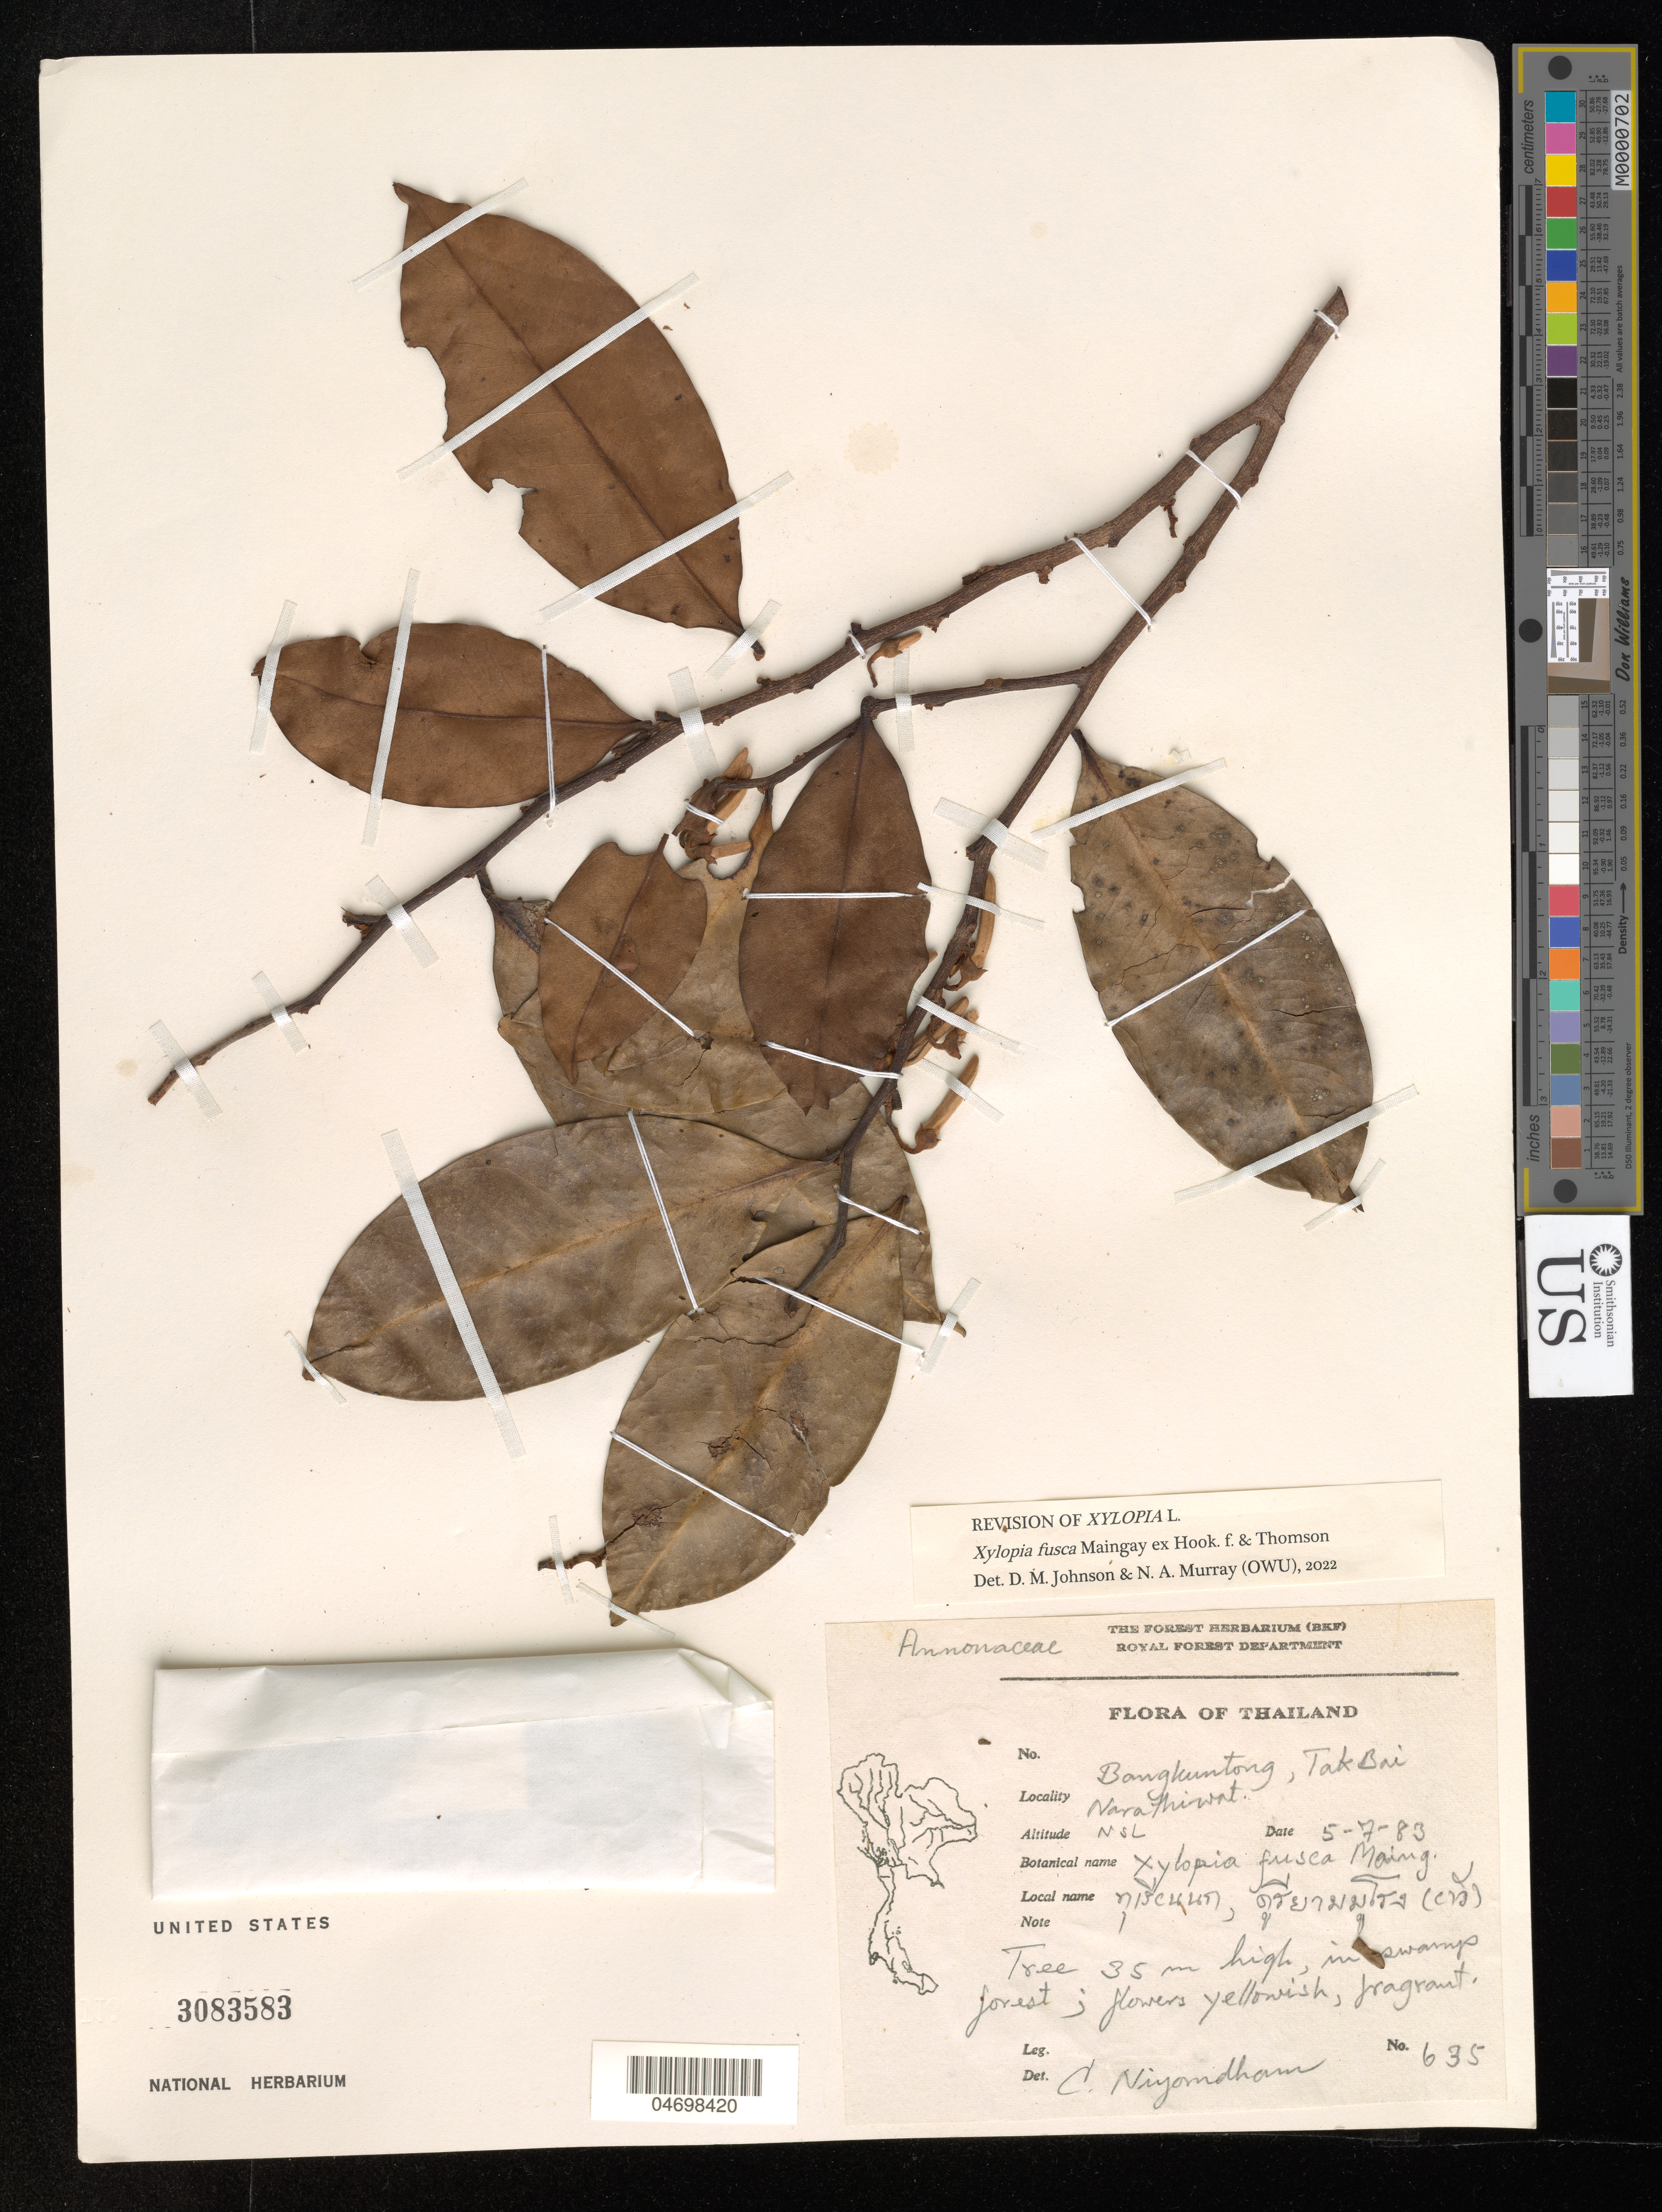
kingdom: Plantae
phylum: Tracheophyta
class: Magnoliopsida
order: Magnoliales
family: Annonaceae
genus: Xylopia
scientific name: Xylopia fusca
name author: Maingay & Thomson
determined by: Johnson, D. M.; Murray, N. A.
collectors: C. Niyomdham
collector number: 635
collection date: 1983-07-05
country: Thailand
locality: Bangkuntong, Tak Bai, Narathiwat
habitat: In swamp forest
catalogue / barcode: US 3083583